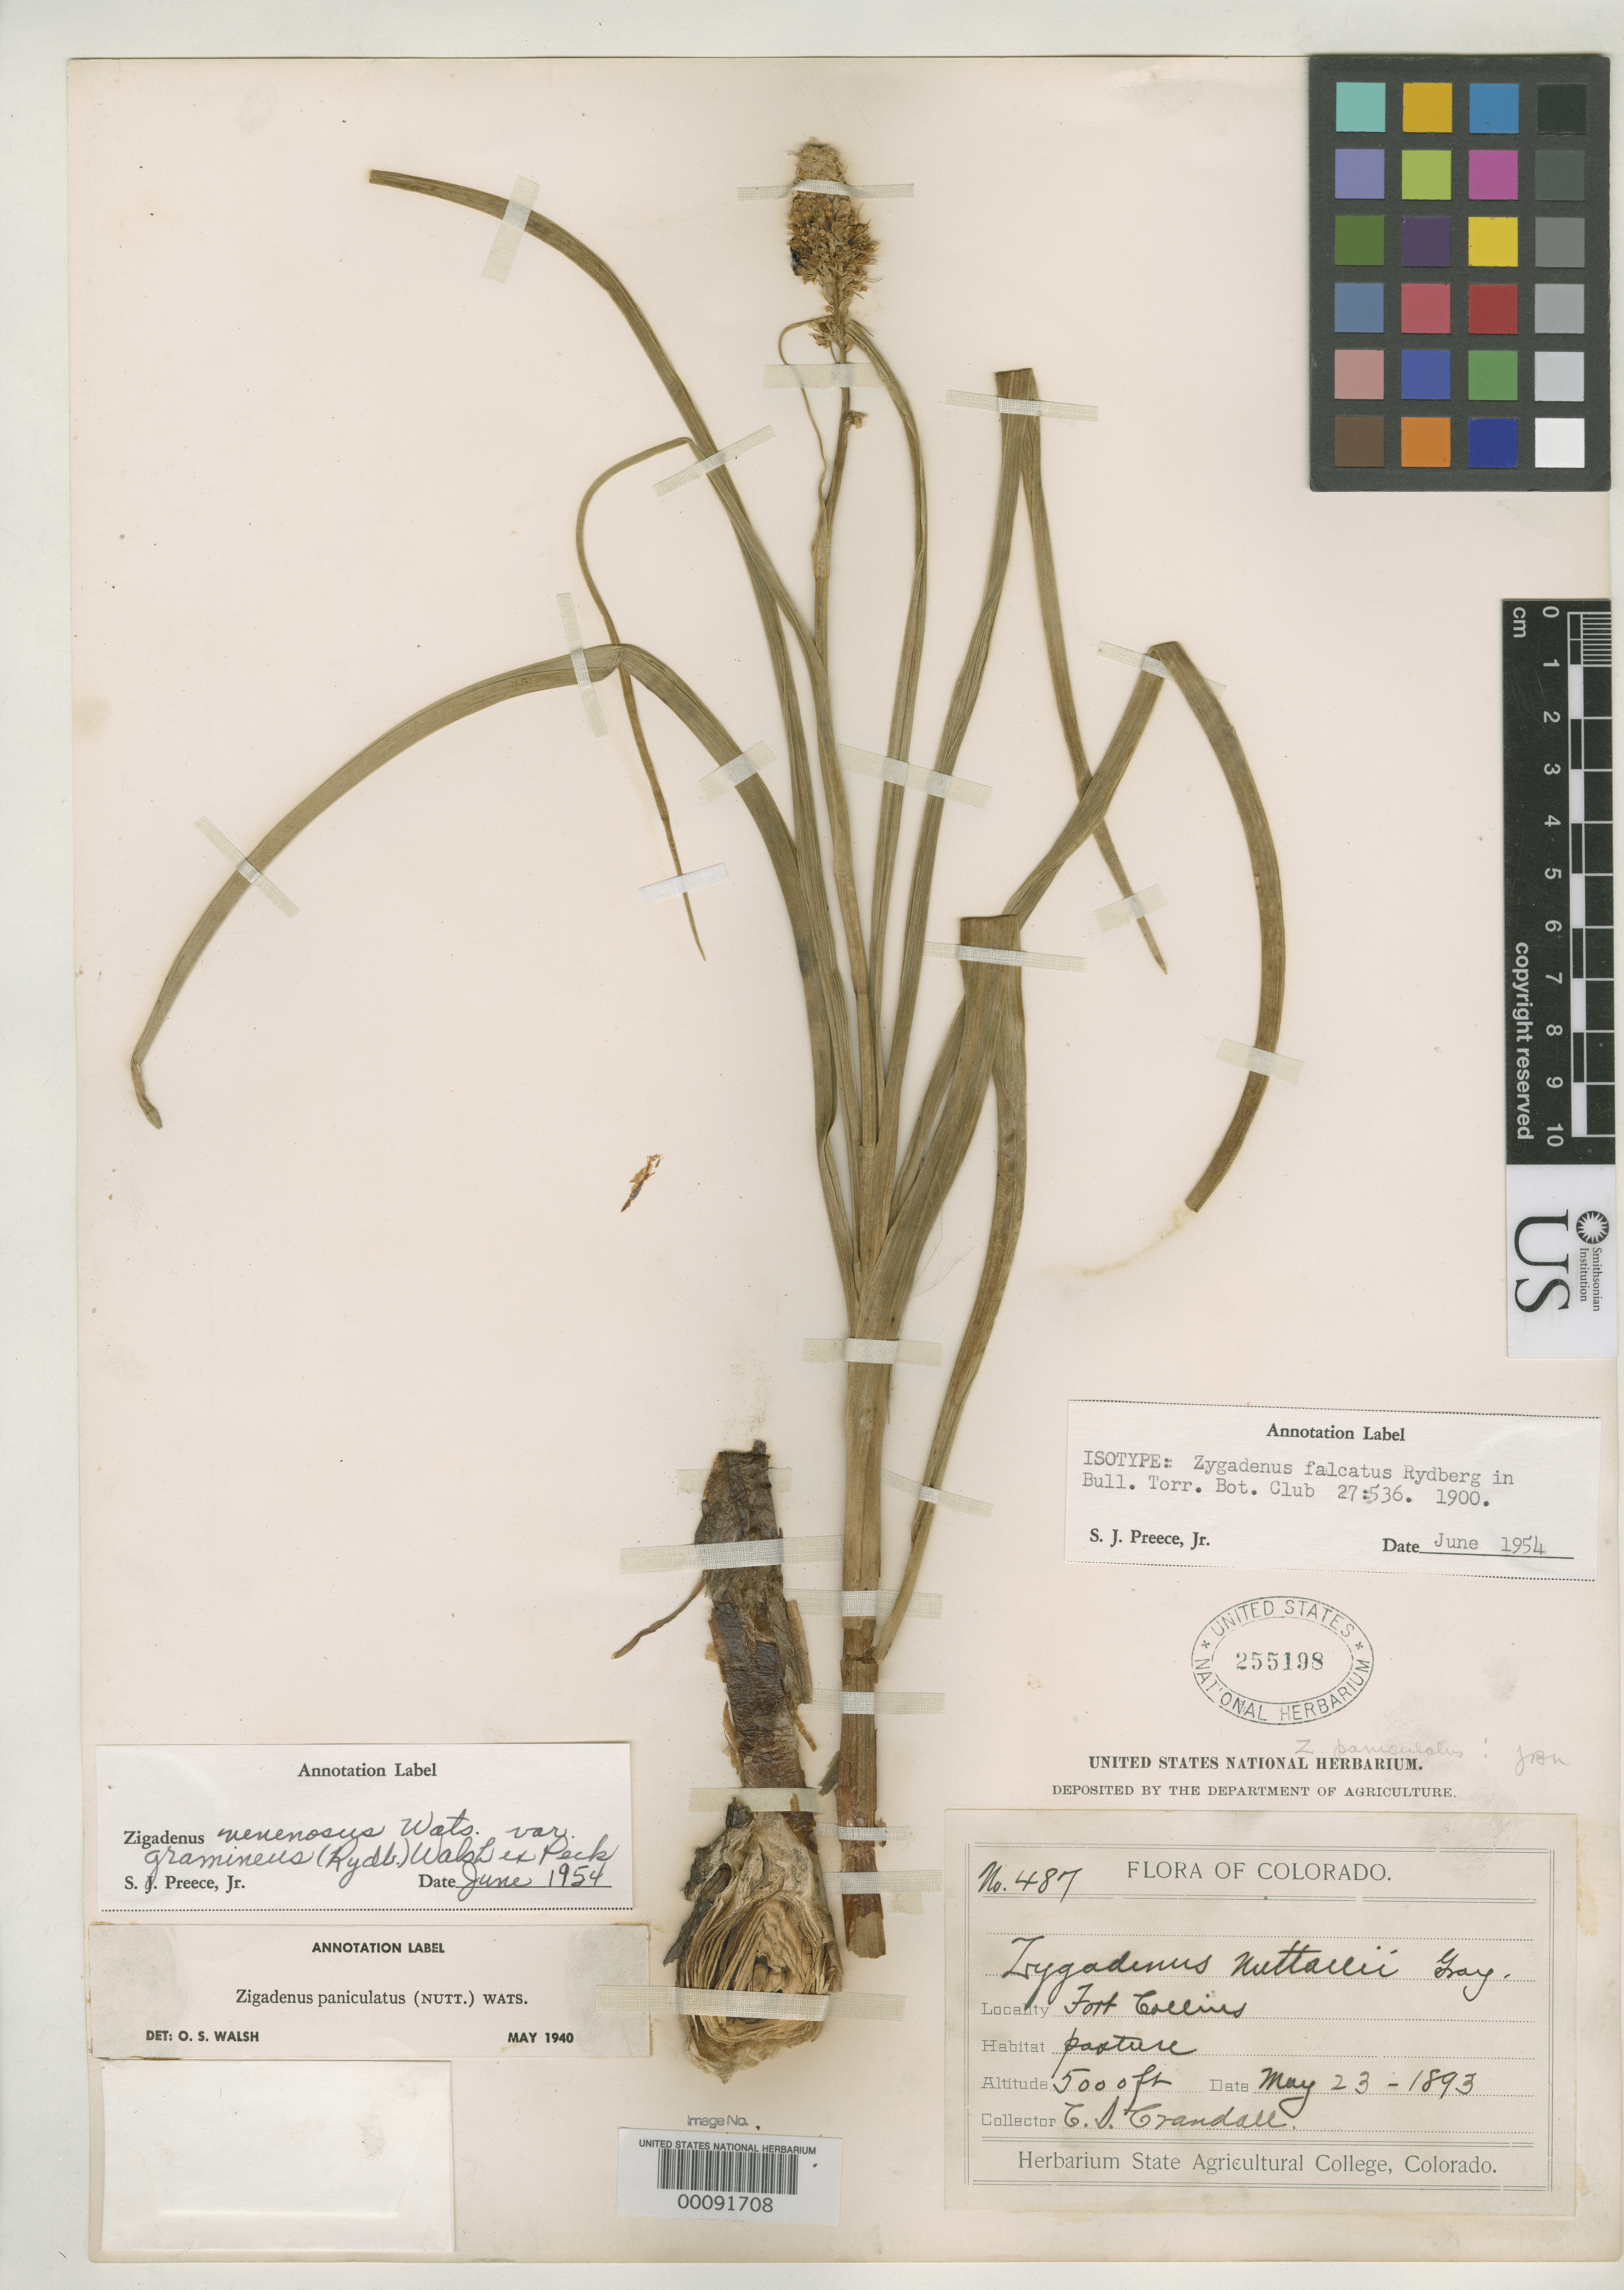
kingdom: Plantae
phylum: Tracheophyta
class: Liliopsida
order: Liliales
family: Melanthiaceae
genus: Zigadenus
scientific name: Zigadenus falcatus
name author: Rydb.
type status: Isotype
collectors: C. Crandall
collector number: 487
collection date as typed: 23 May 1893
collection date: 1893-05-23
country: United States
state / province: Colorado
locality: Fort Collins; alt. ca. 5000 ft. [?]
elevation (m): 1524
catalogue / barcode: US 255198